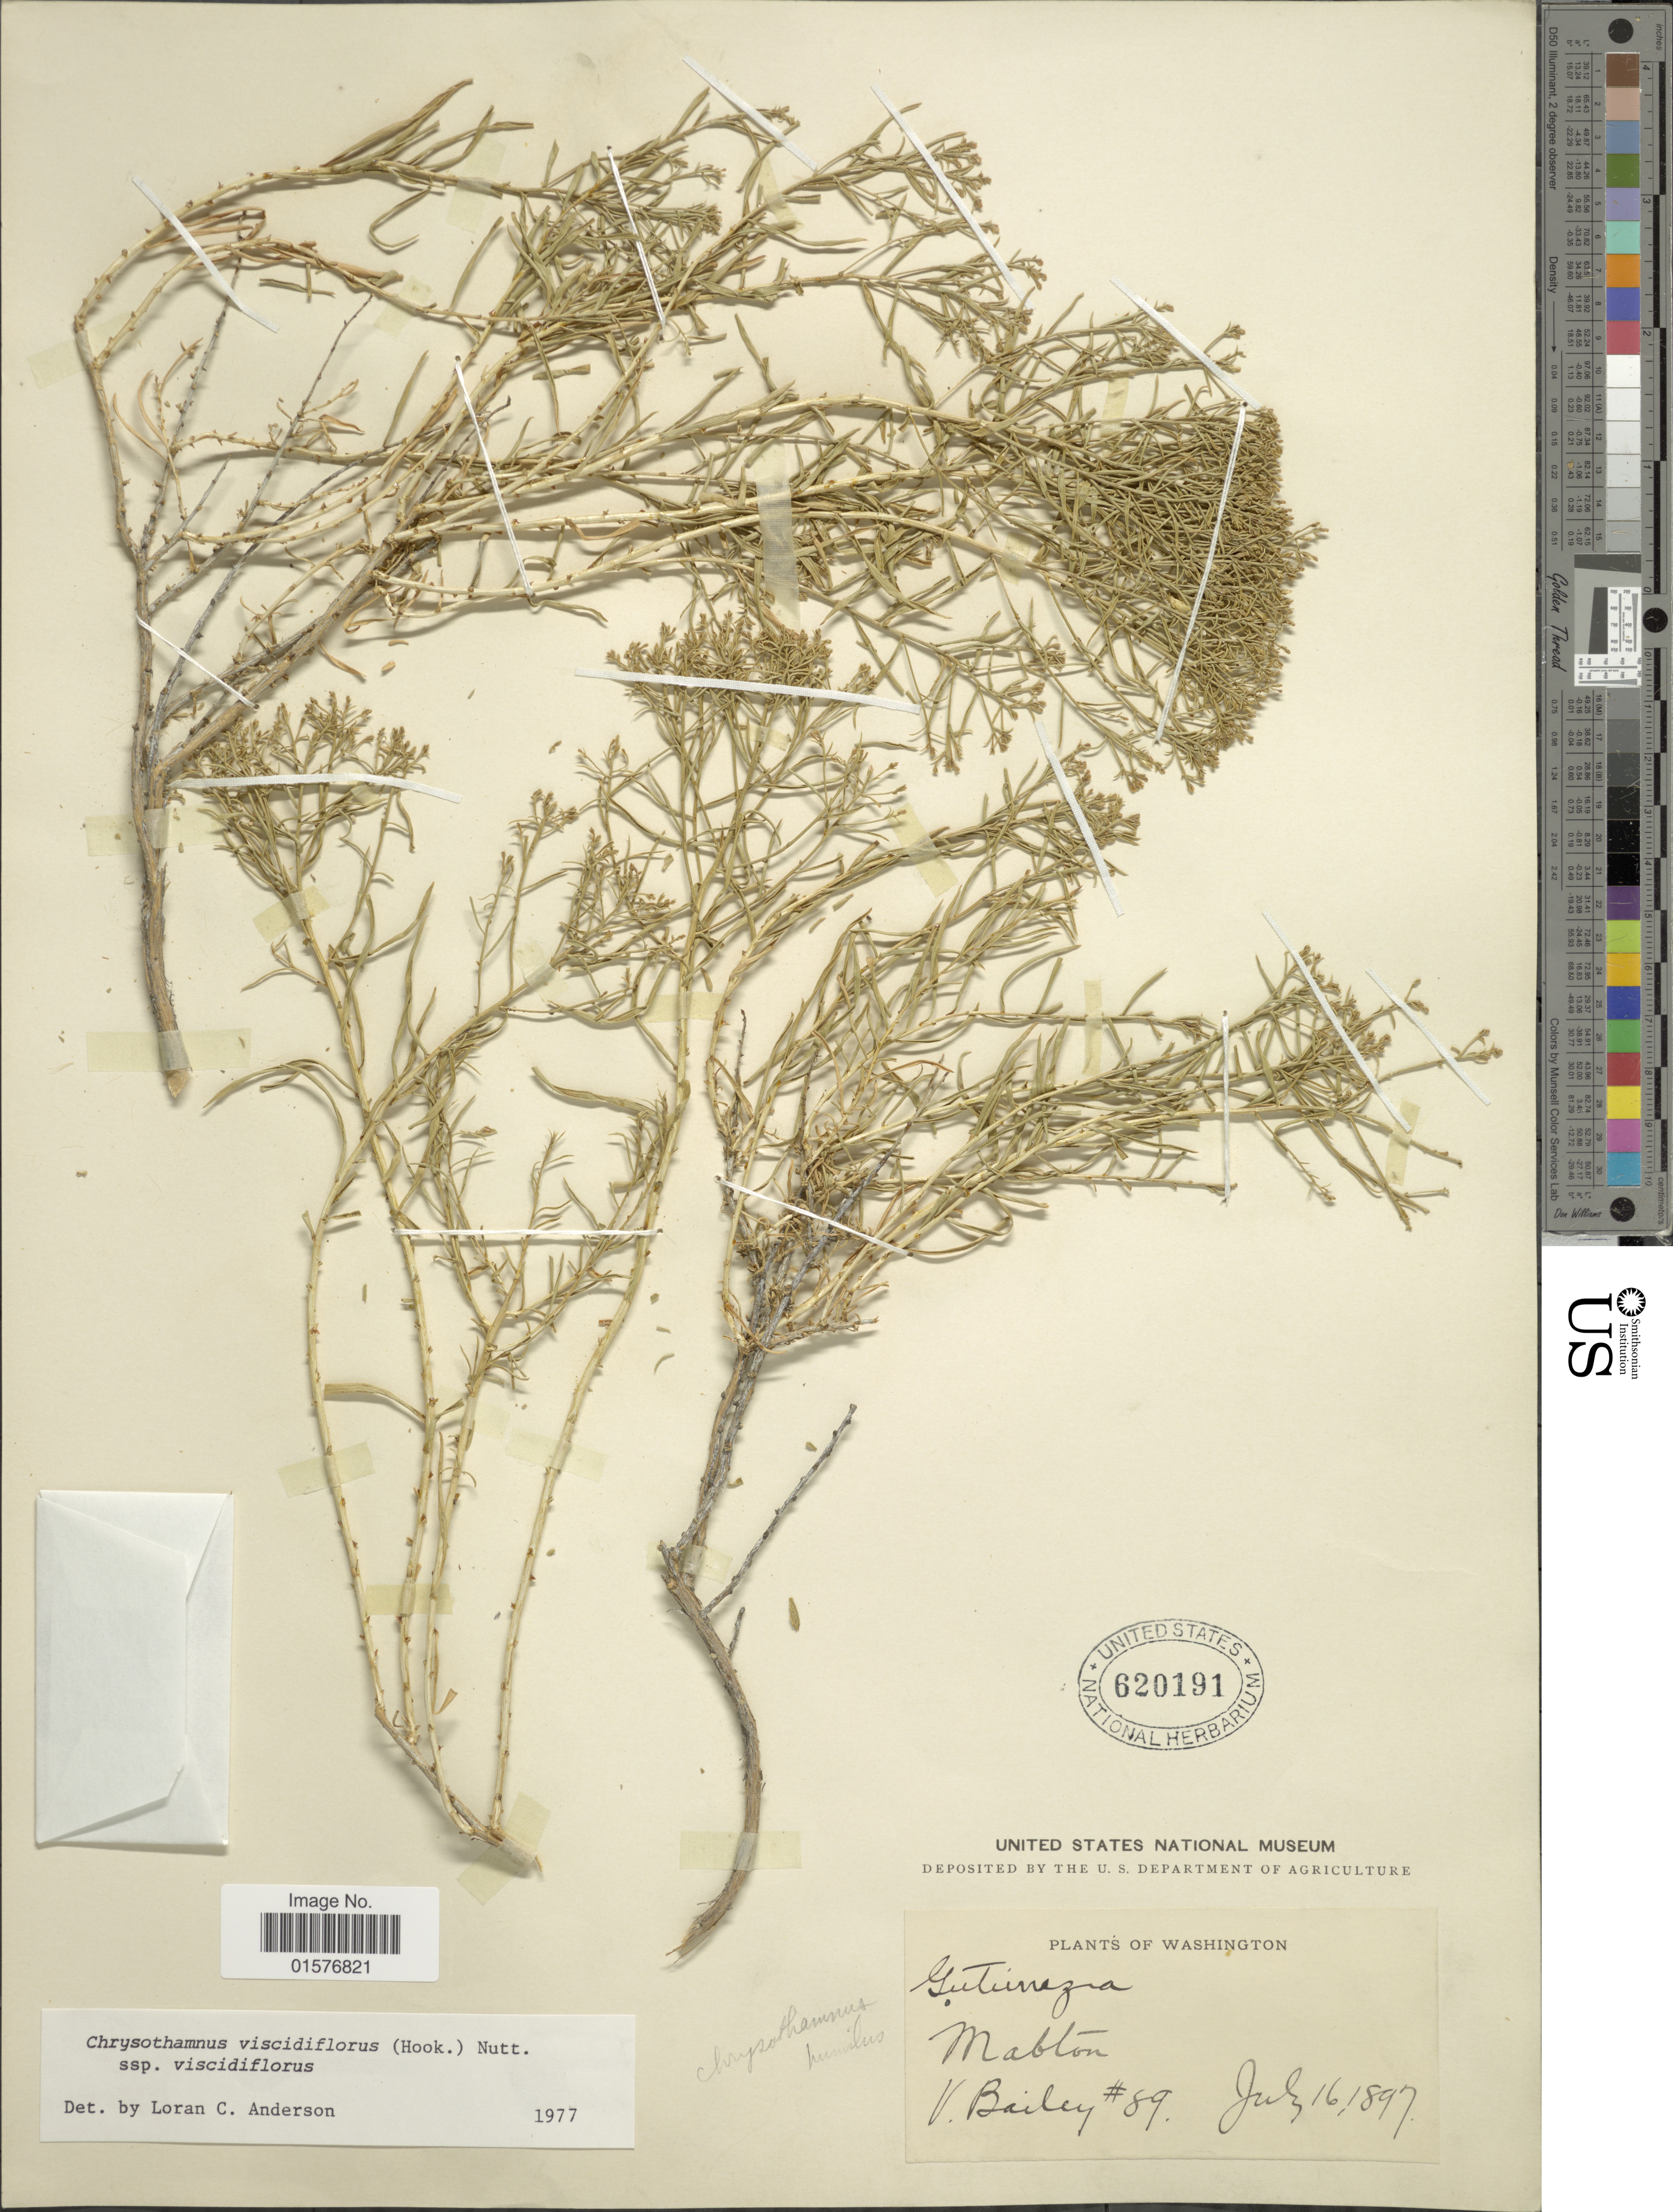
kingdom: Plantae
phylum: Tracheophyta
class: Magnoliopsida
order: Asterales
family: Asteraceae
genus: Chrysothamnus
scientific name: Chrysothamnus viscidiflorus subsp. viscidiflorus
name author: (Hook.) Nutt.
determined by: Urbatsch, Lowell E., Curator (LSU), Louisiana State University (UNITED STATES)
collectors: V. O. Bailey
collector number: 89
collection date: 1897-07-16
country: United States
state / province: Washington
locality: Mabton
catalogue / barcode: US 620191